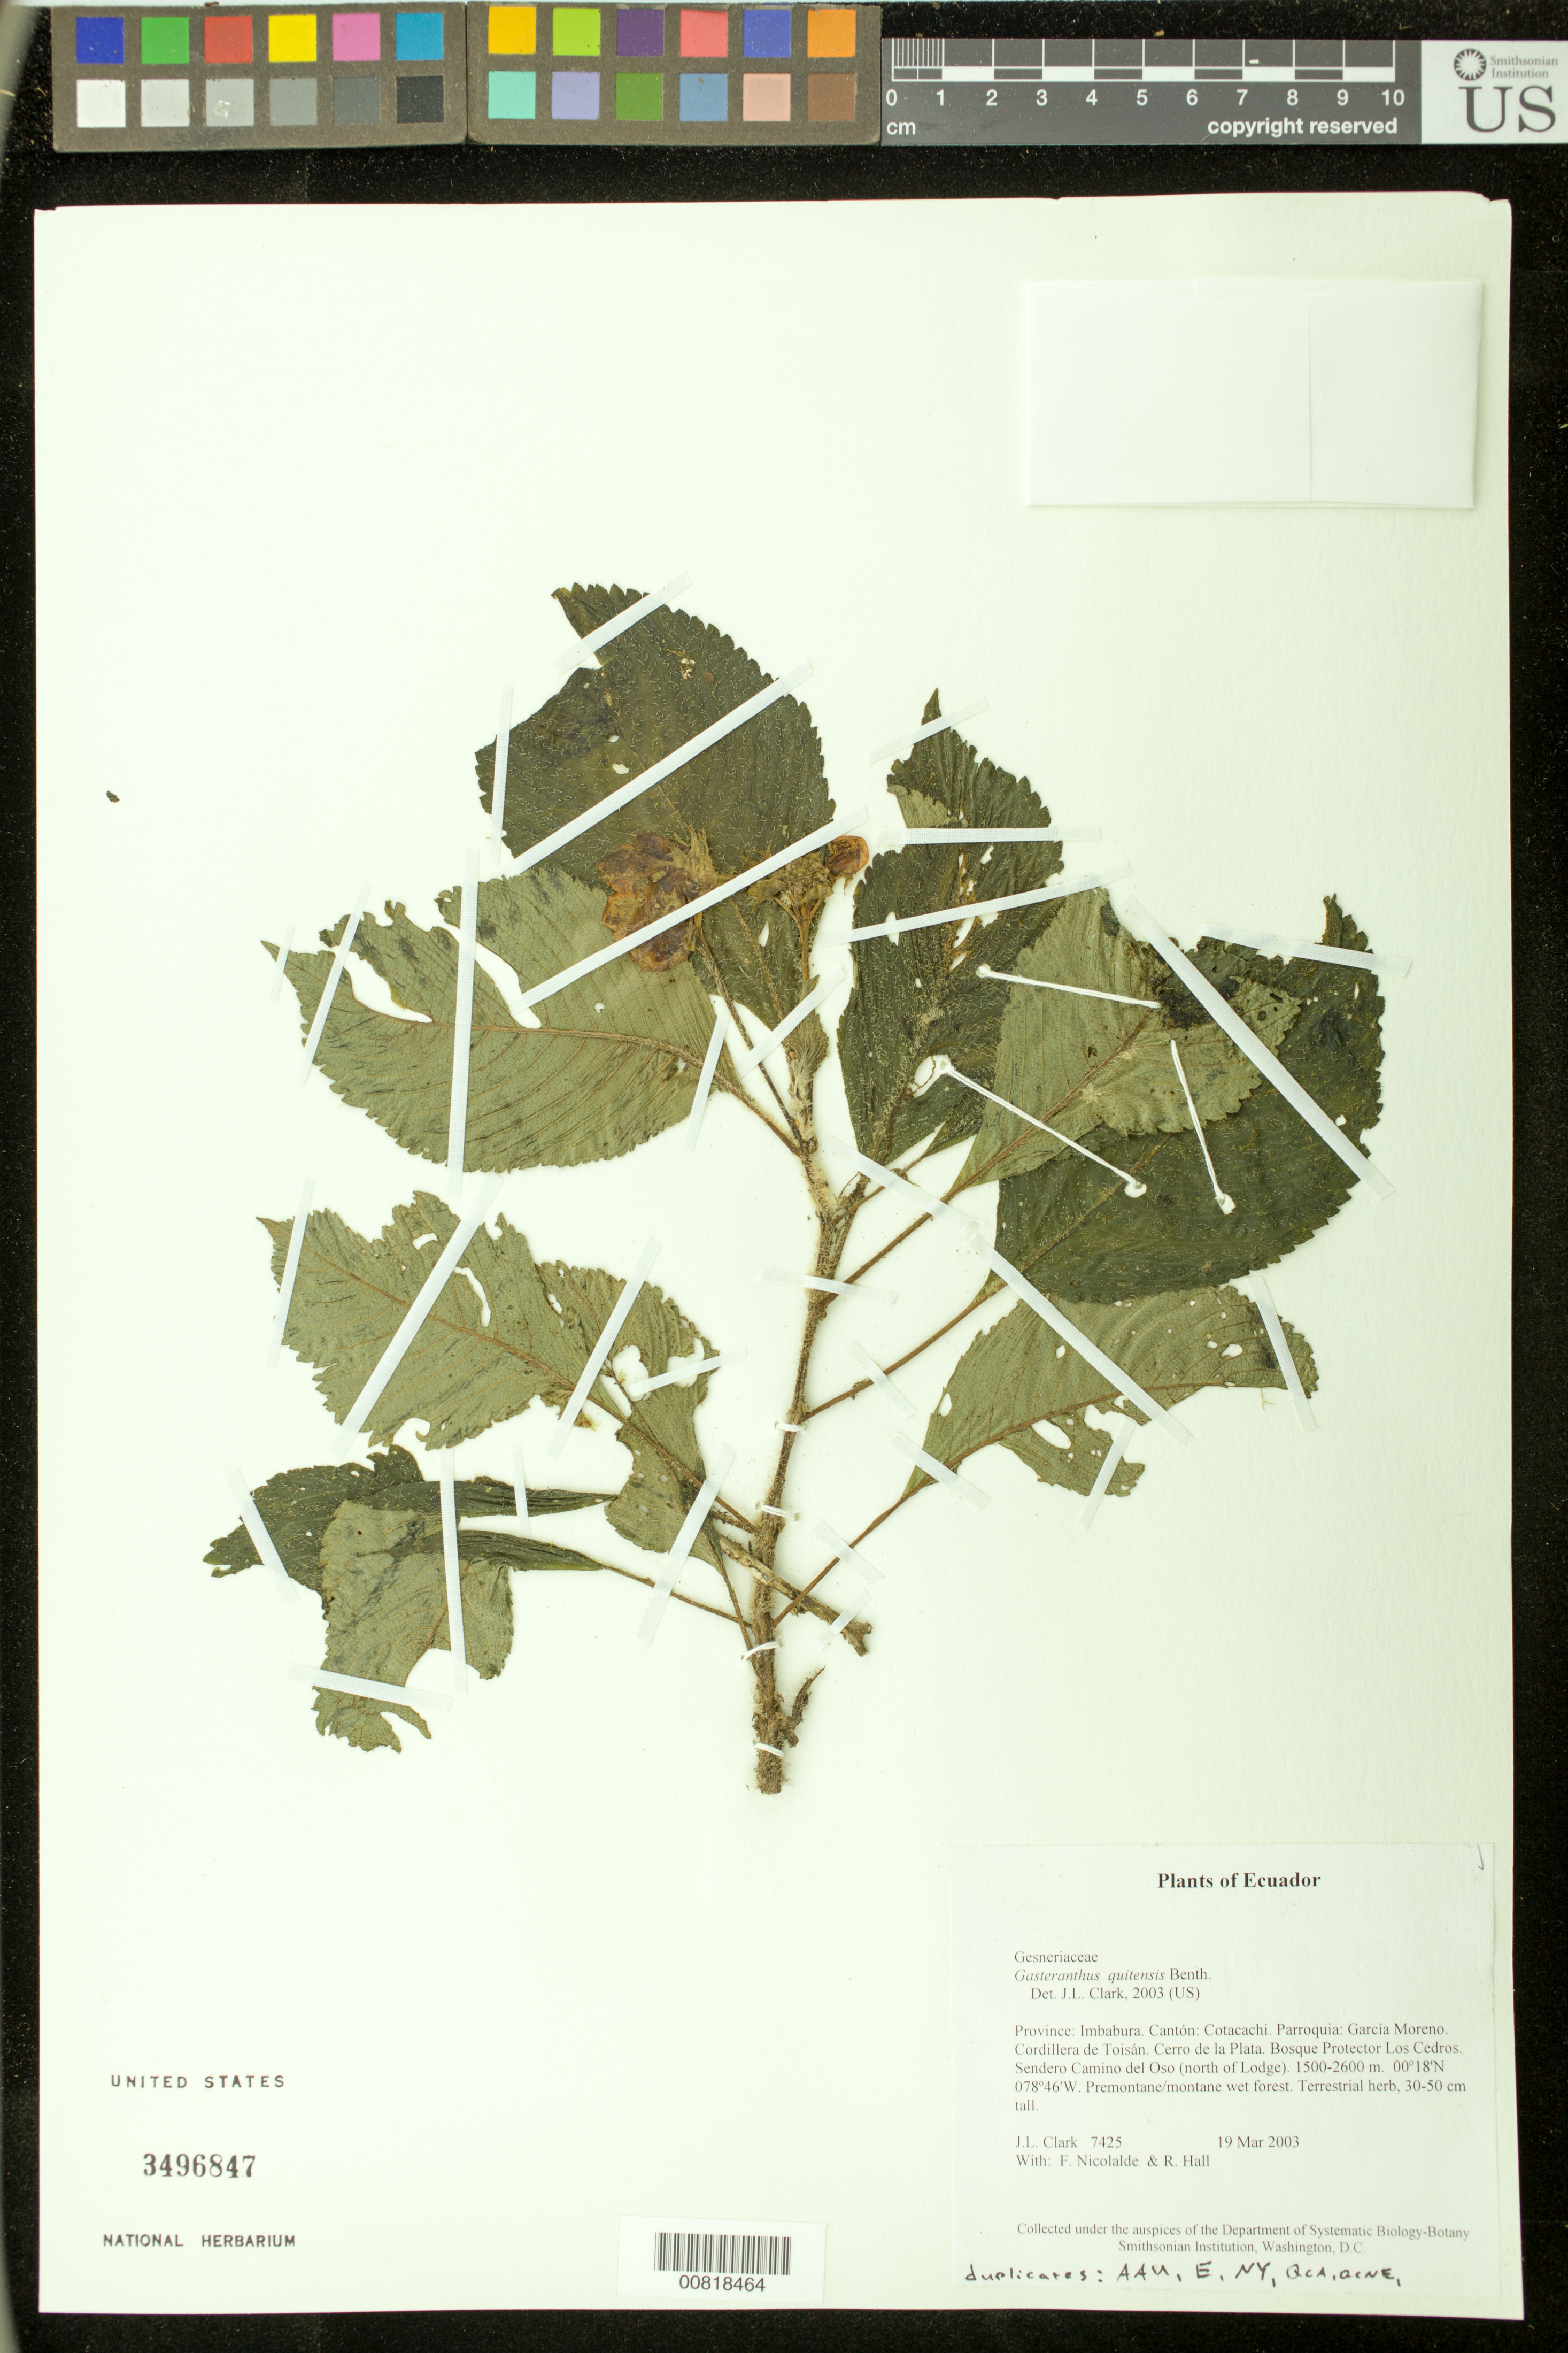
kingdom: Plantae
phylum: Tracheophyta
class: Magnoliopsida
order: Lamiales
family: Gesneriaceae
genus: Gasteranthus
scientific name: Gasteranthus quitensis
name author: Benth.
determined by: Clark, J. L., (SEL), The Marie Selby Botanical Garden (UNITED STATES)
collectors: J. L. Clark, F. Nicolalde & R. Hall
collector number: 7425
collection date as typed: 19 Mar 2003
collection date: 2003-03-19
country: Ecuador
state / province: Imbabura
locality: Cotacachi. Parroquia: García Moreno. Cordillera de Toisán. Cerro de la Plata. Bosque Protector Los Cedros. Sendero Camino del Oso (north of Lodge).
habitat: Premontane/montane wet forest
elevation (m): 1500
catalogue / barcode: US 3496847